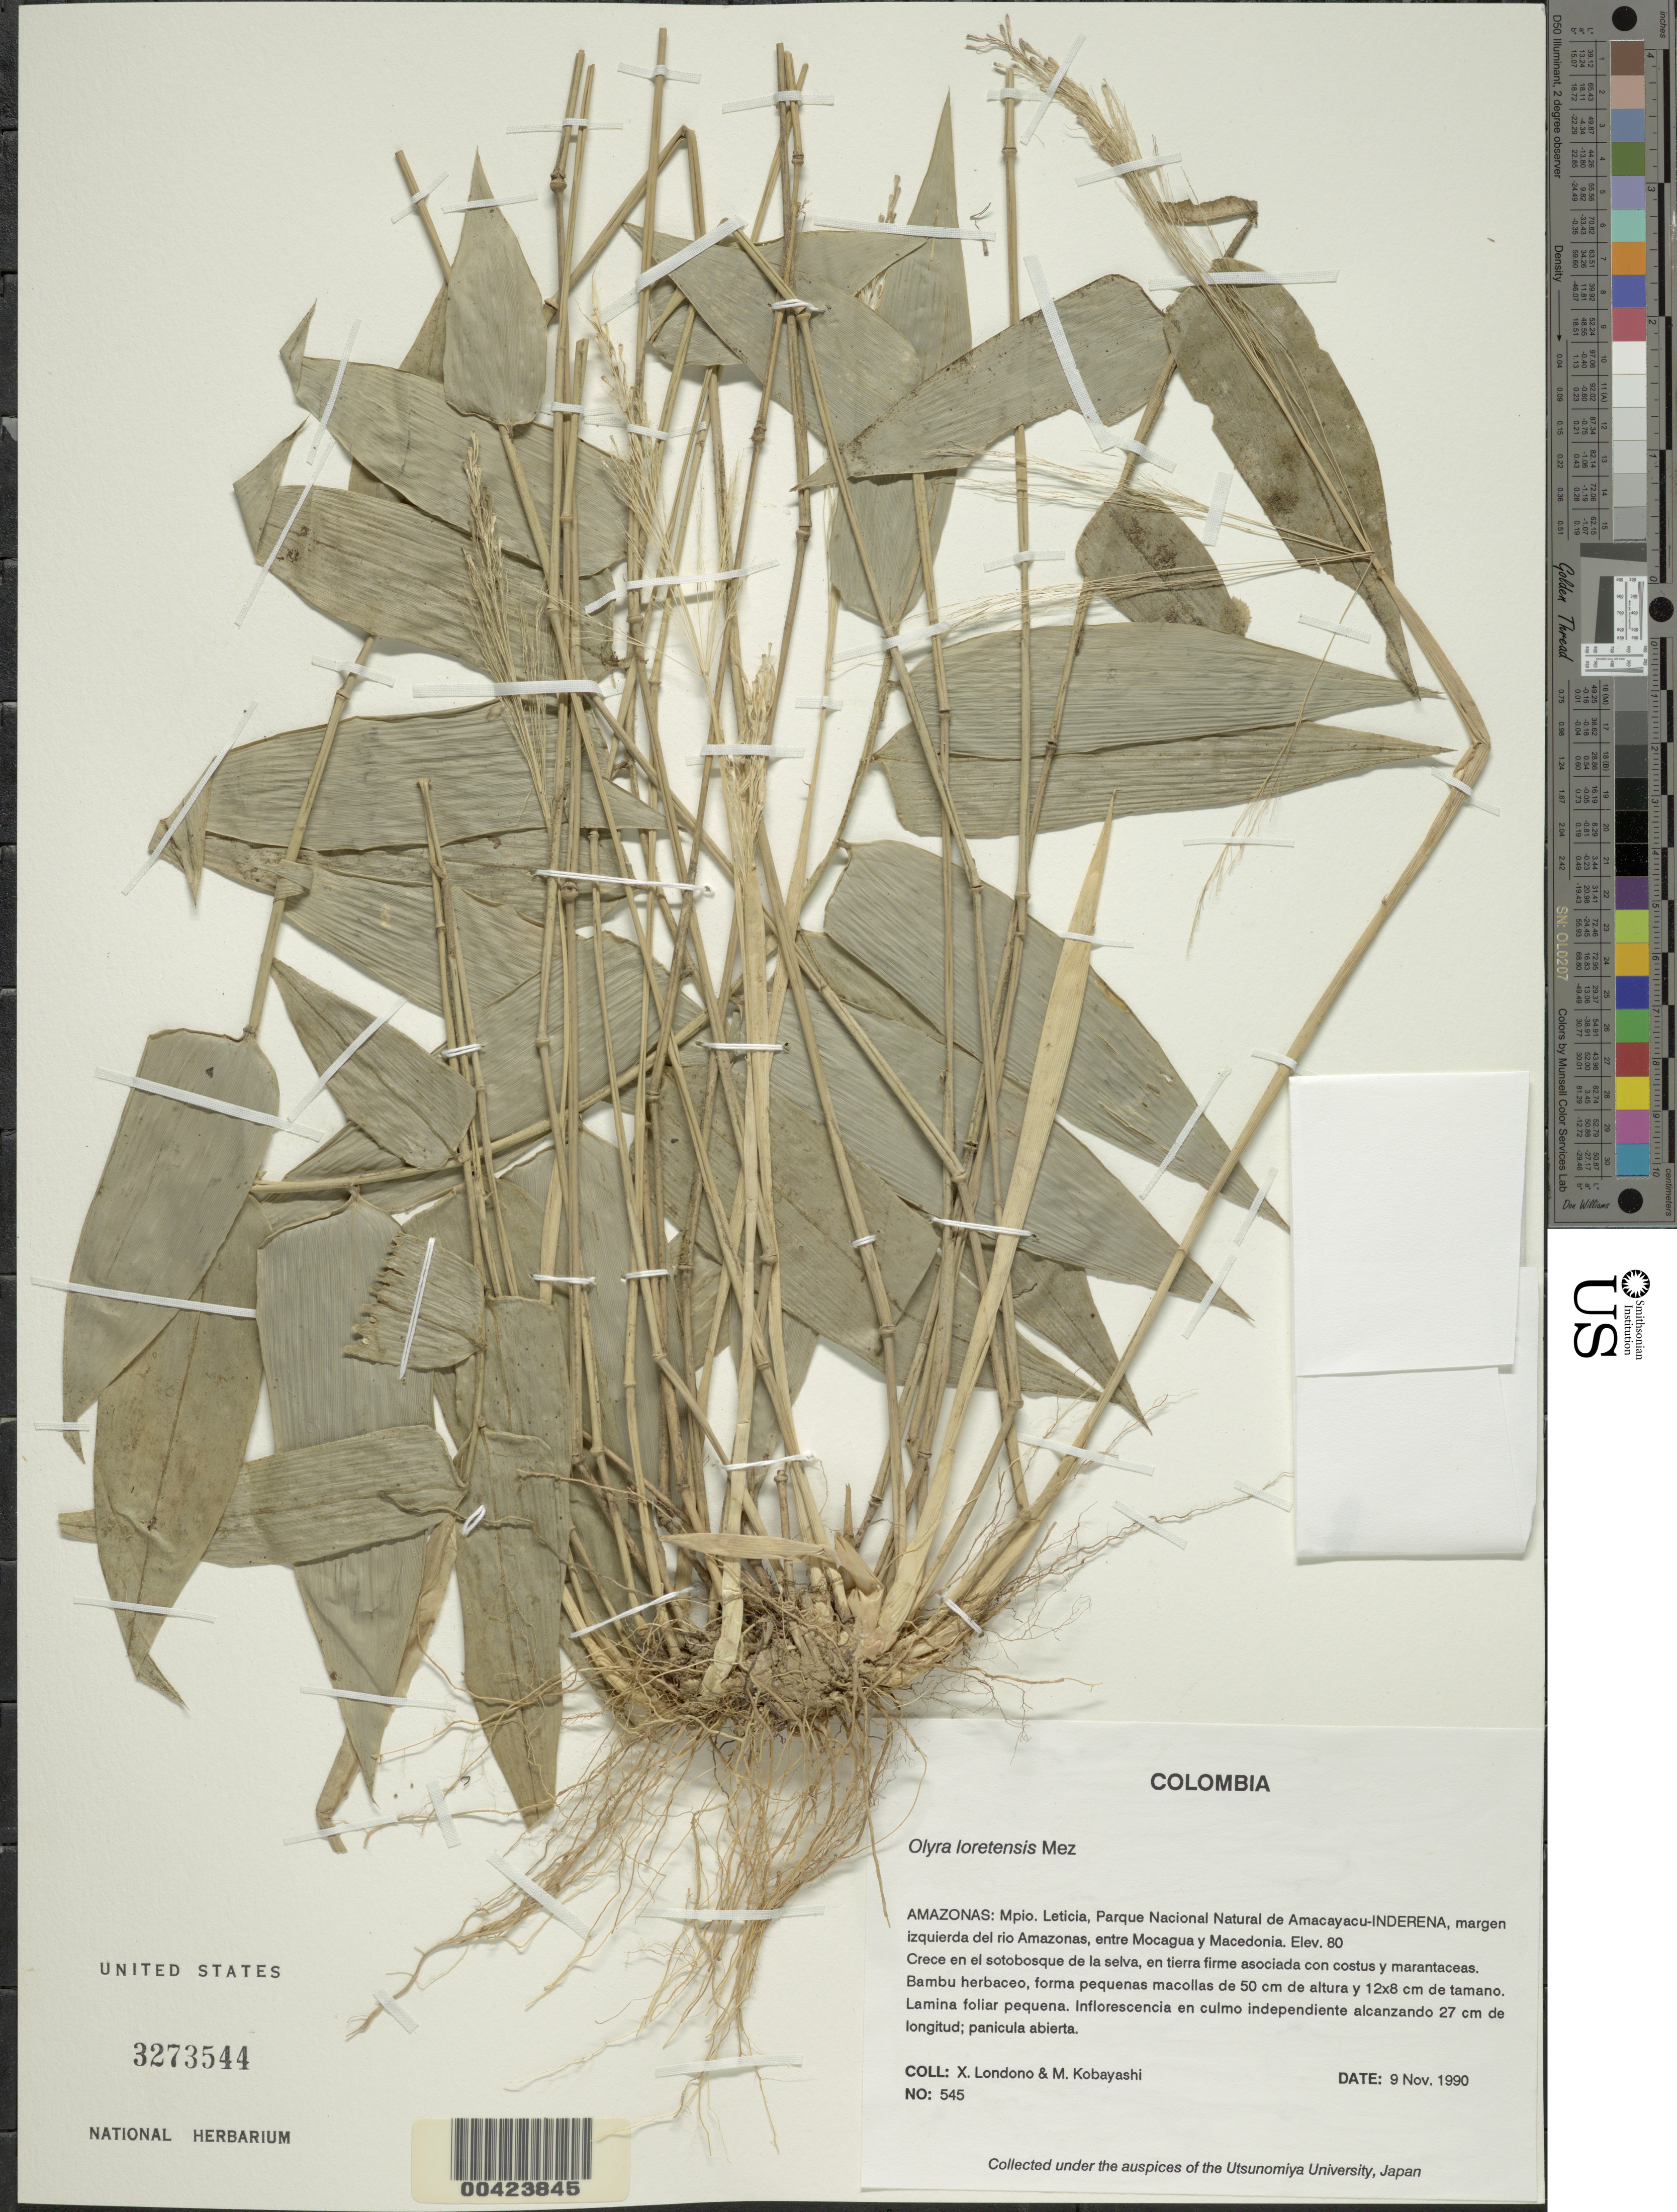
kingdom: Plantae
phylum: Tracheophyta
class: Liliopsida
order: Poales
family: Poaceae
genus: Olyra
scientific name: Olyra loretensis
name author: Mez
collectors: X. Londoño & M. Kobayashi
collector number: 545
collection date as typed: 09 Nov 1990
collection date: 1990-11-09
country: Colombia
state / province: Amazônas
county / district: Leticia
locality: Parque Nacional Natural de Amaca-Yacu - Inderena, Rio Amazonas, entre Mocagua y Macedonia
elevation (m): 80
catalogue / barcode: US 3273544